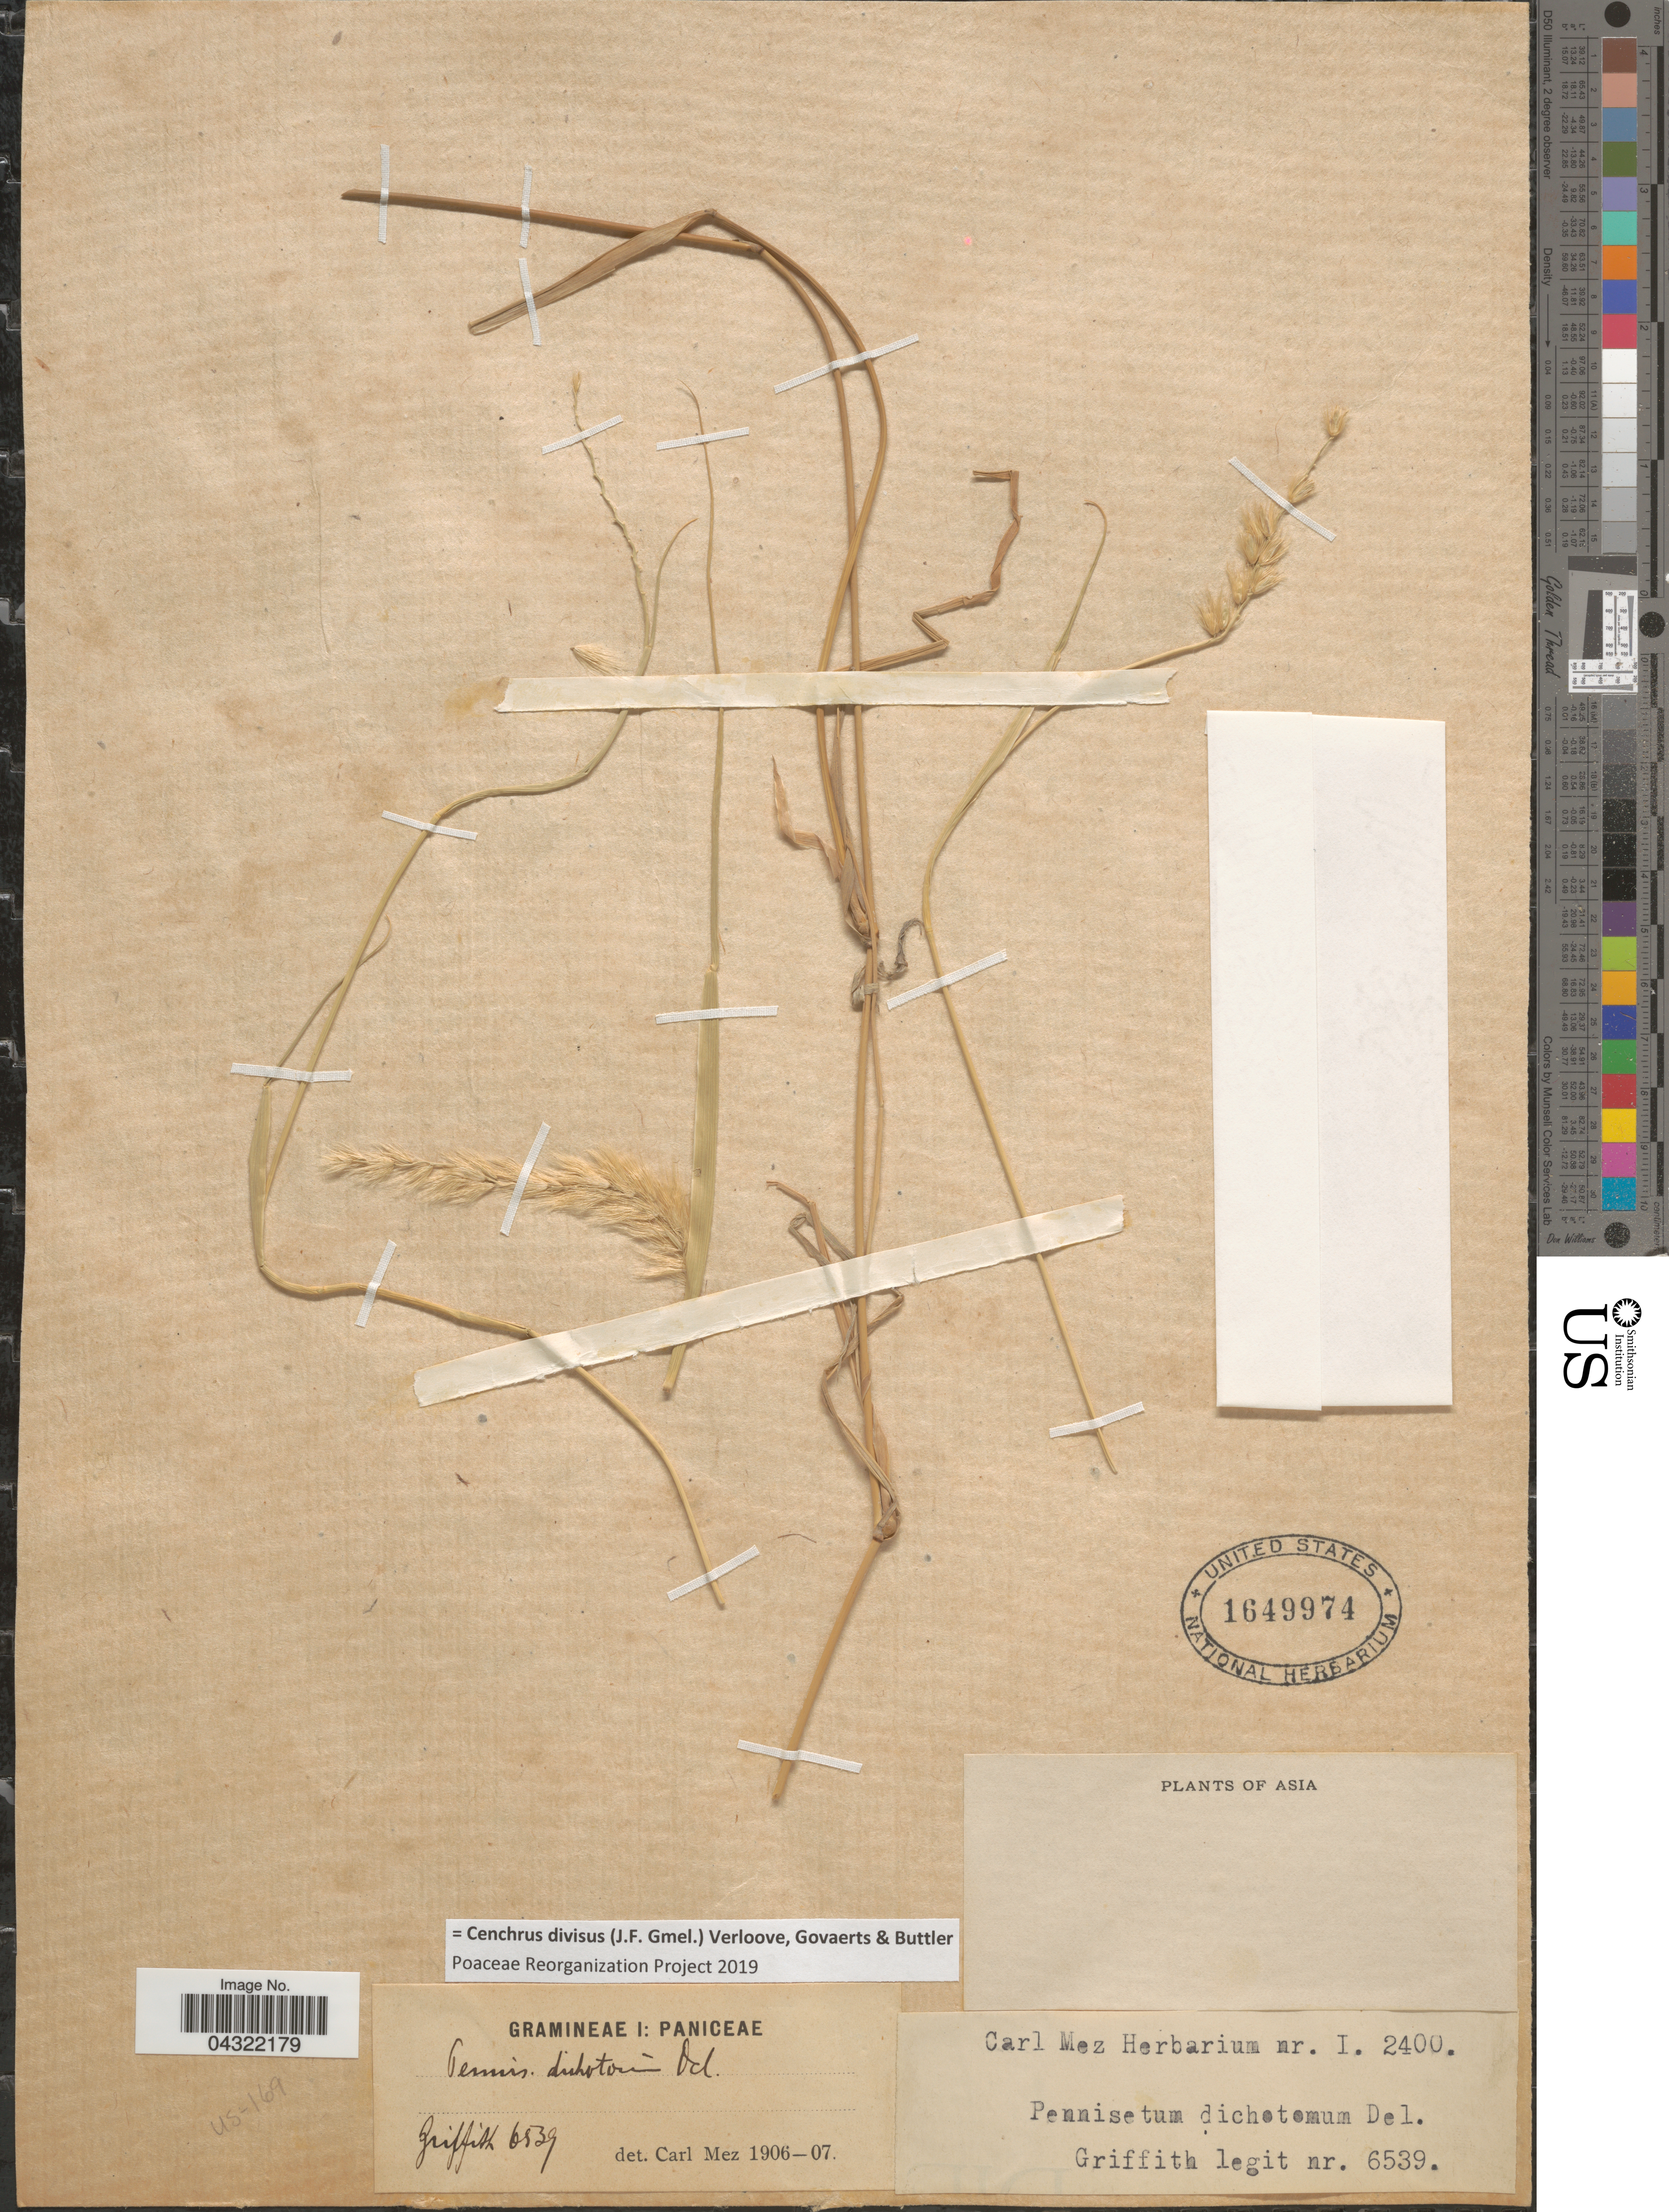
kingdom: Plantae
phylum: Tracheophyta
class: Liliopsida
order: Poales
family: Poaceae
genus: Cenchrus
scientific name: Cenchrus divisus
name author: (J.F. Gmel.) Verloove et al.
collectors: -. Griffith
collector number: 6539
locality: Asia.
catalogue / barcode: US 1649974